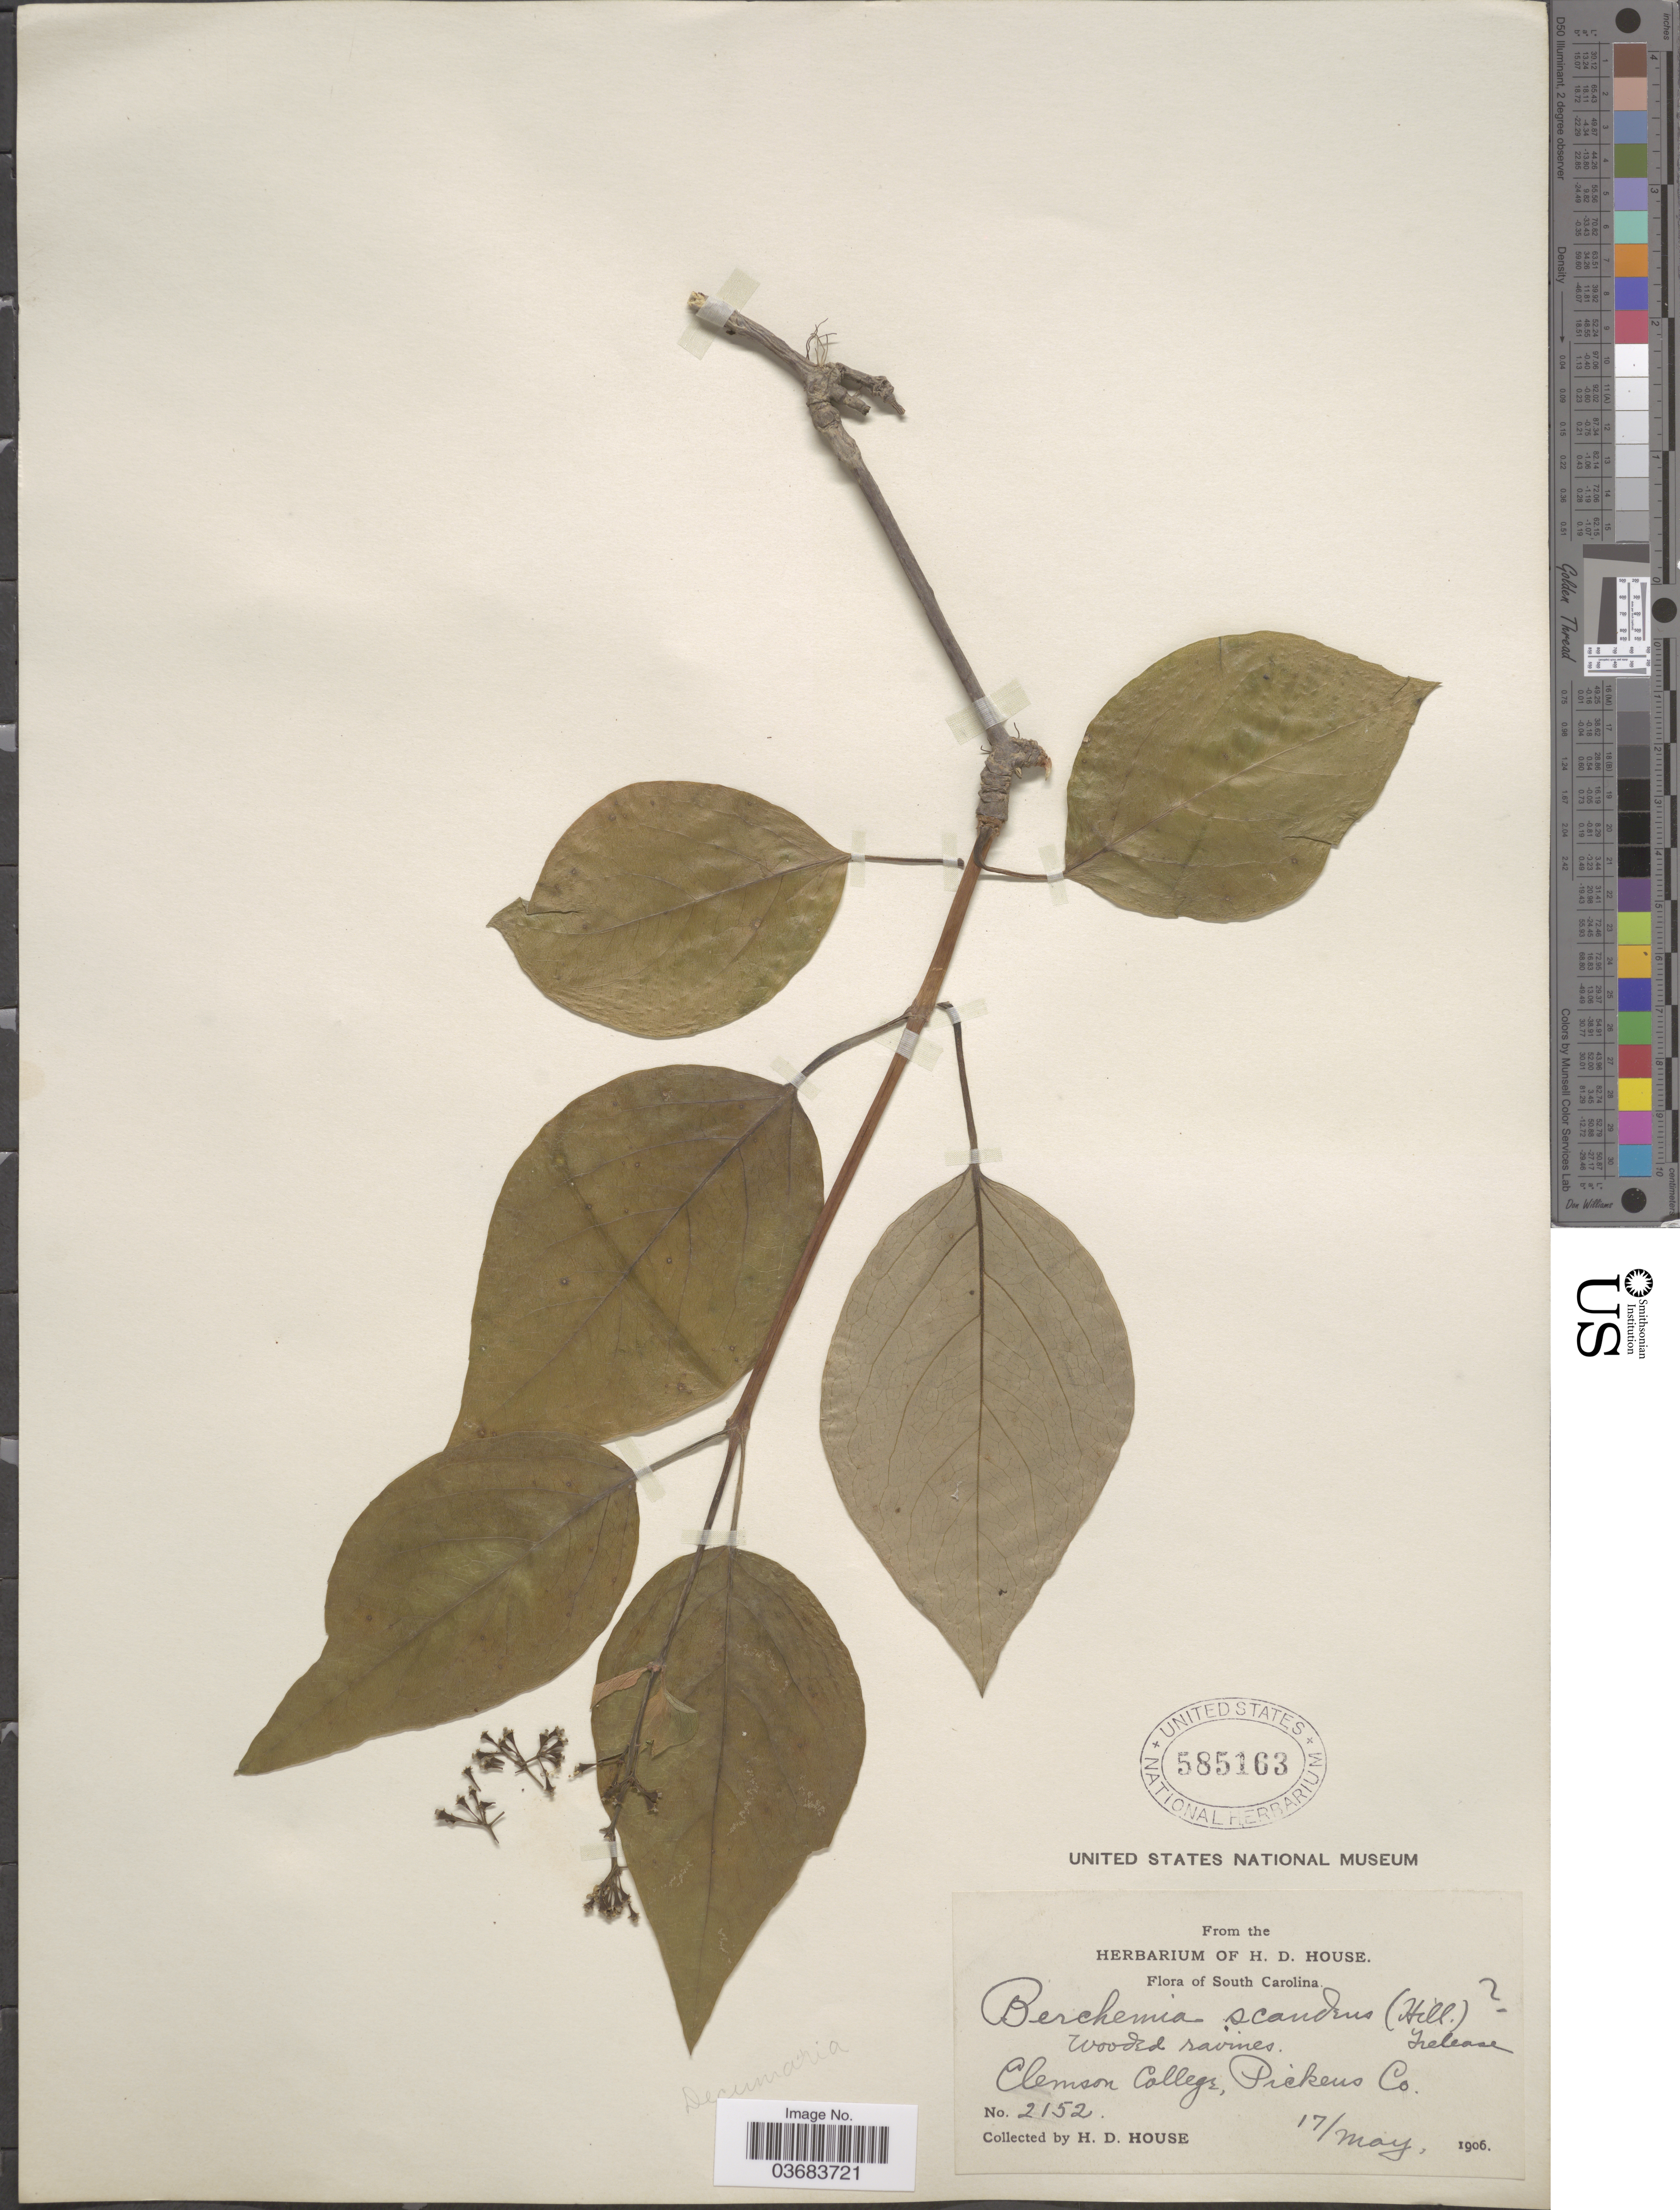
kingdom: Plantae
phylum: Tracheophyta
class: Magnoliopsida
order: Cornales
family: Hydrangeaceae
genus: Hydrangea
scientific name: Hydrangea barbara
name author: (L.) Bernd Schulz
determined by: Strong, Mark T., (BOT), Smithsonian Institution - National Museum of Natural History (UNITED STATES)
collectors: H. D. House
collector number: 2152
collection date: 1906-05-17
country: United States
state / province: South Carolina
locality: Clemson College, Pickens Co.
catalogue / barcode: US 585163